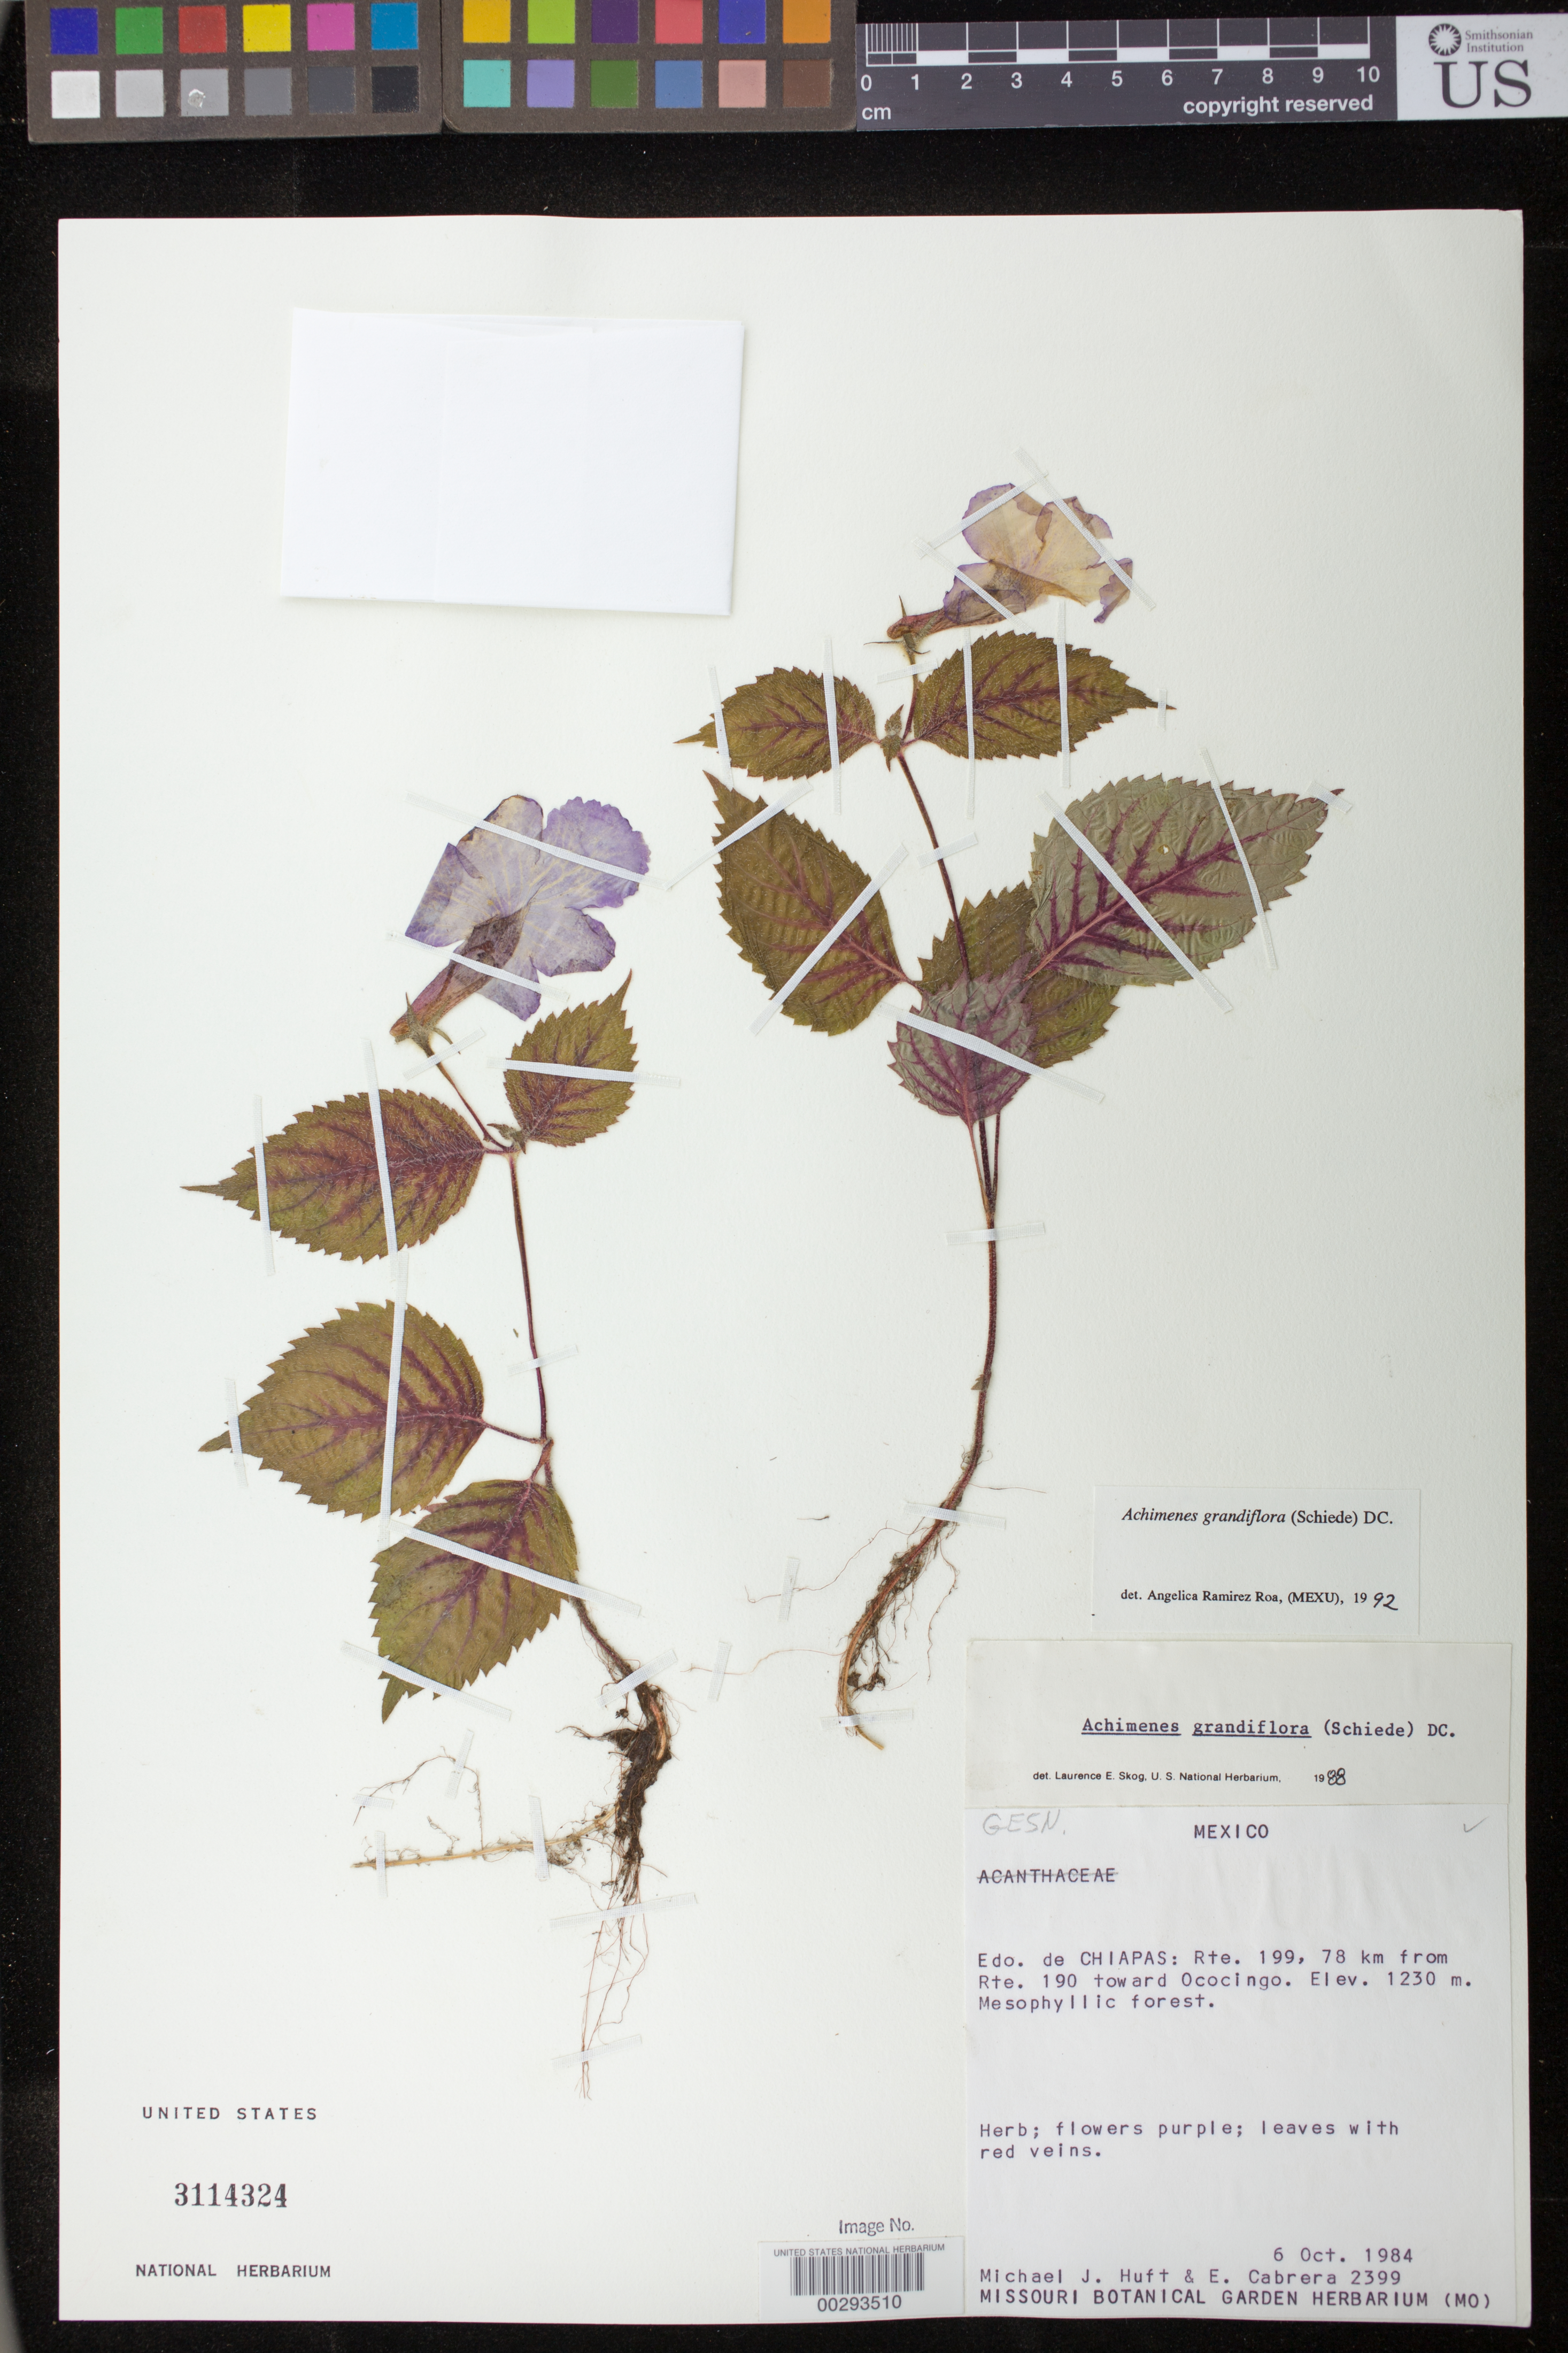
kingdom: Plantae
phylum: Tracheophyta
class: Magnoliopsida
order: Lamiales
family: Gesneriaceae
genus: Achimenes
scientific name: Achimenes grandiflora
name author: (Schiede) DC.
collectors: M. J. Huft & E. Cabrera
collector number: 2399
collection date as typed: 06 Oct 1984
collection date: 1984-10-06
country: Mexico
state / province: Chiapas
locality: Rte 199, 78 km from rte 190 toward Ococingo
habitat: Mesophyllic forest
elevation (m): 1230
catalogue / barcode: US 3114324